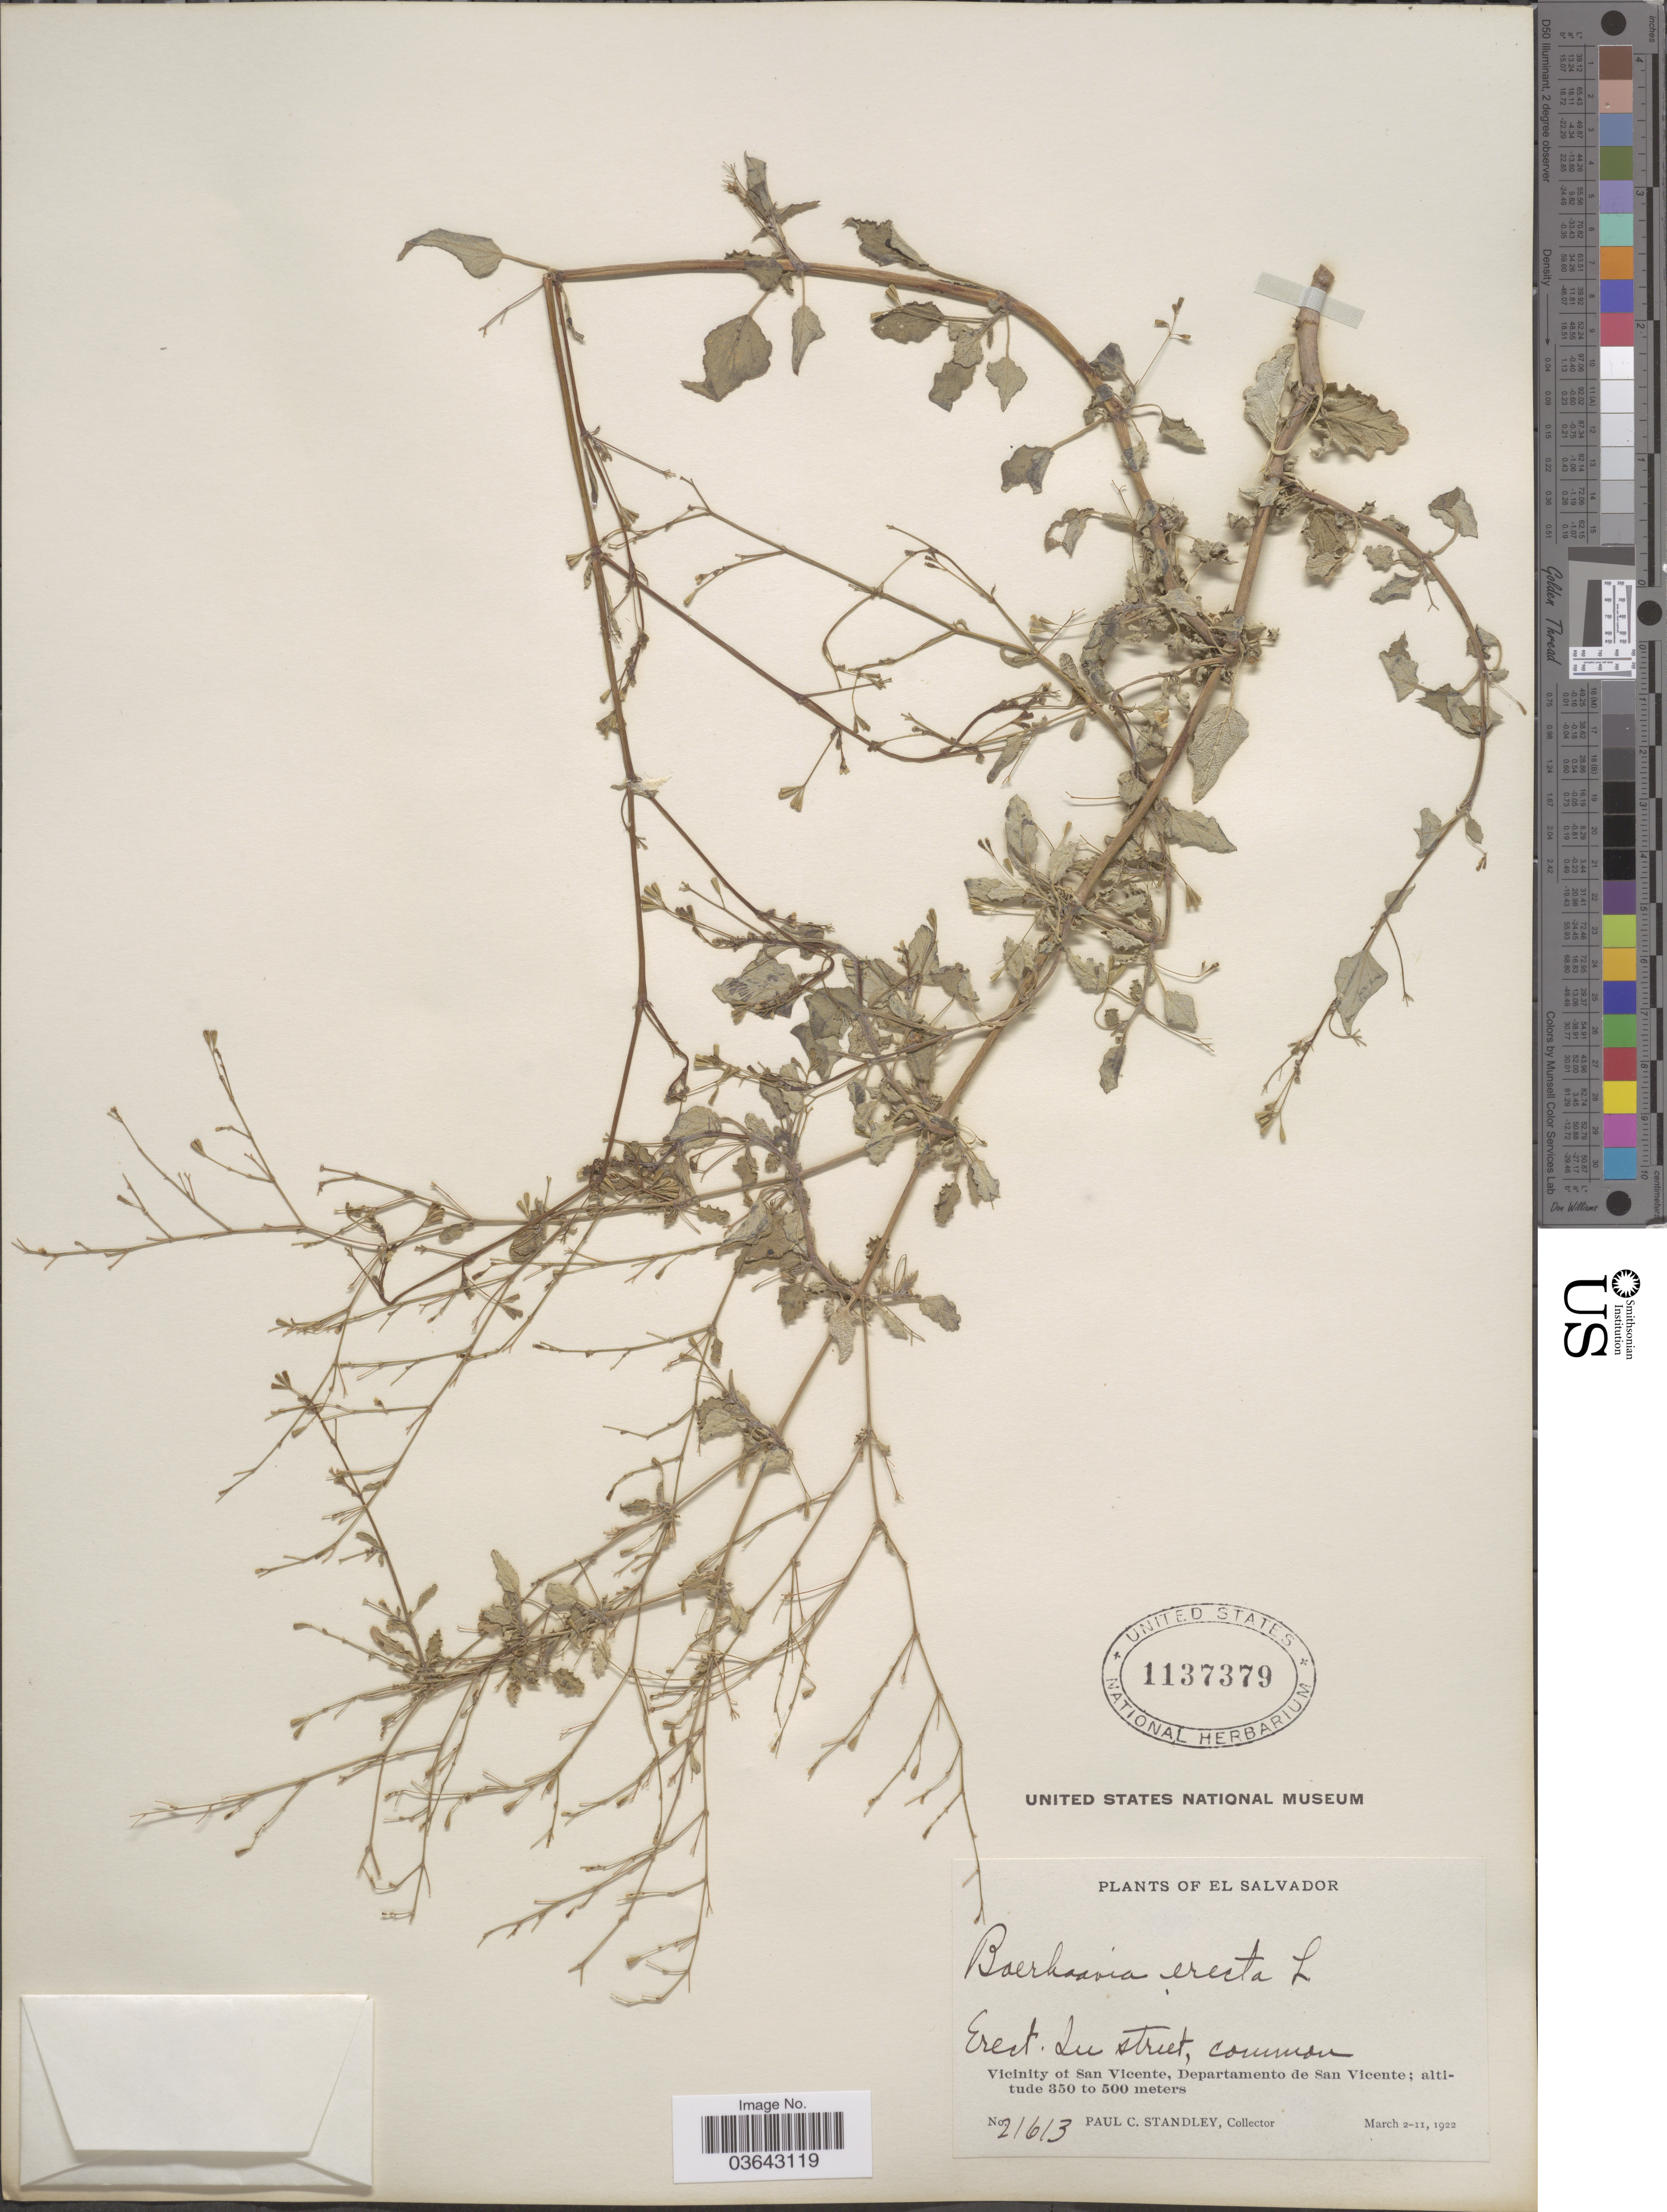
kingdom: Plantae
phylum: Tracheophyta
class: Magnoliopsida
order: Caryophyllales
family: Nyctaginaceae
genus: Boerhavia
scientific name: Boerhavia erecta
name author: L.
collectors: P. C. Standley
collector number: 21613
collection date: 1922-03-02/1922-03-11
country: El Salvador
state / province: San Vincente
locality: Vicinity of San Vicente, Departamento de San Vicente.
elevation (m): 350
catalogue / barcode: US 1137379